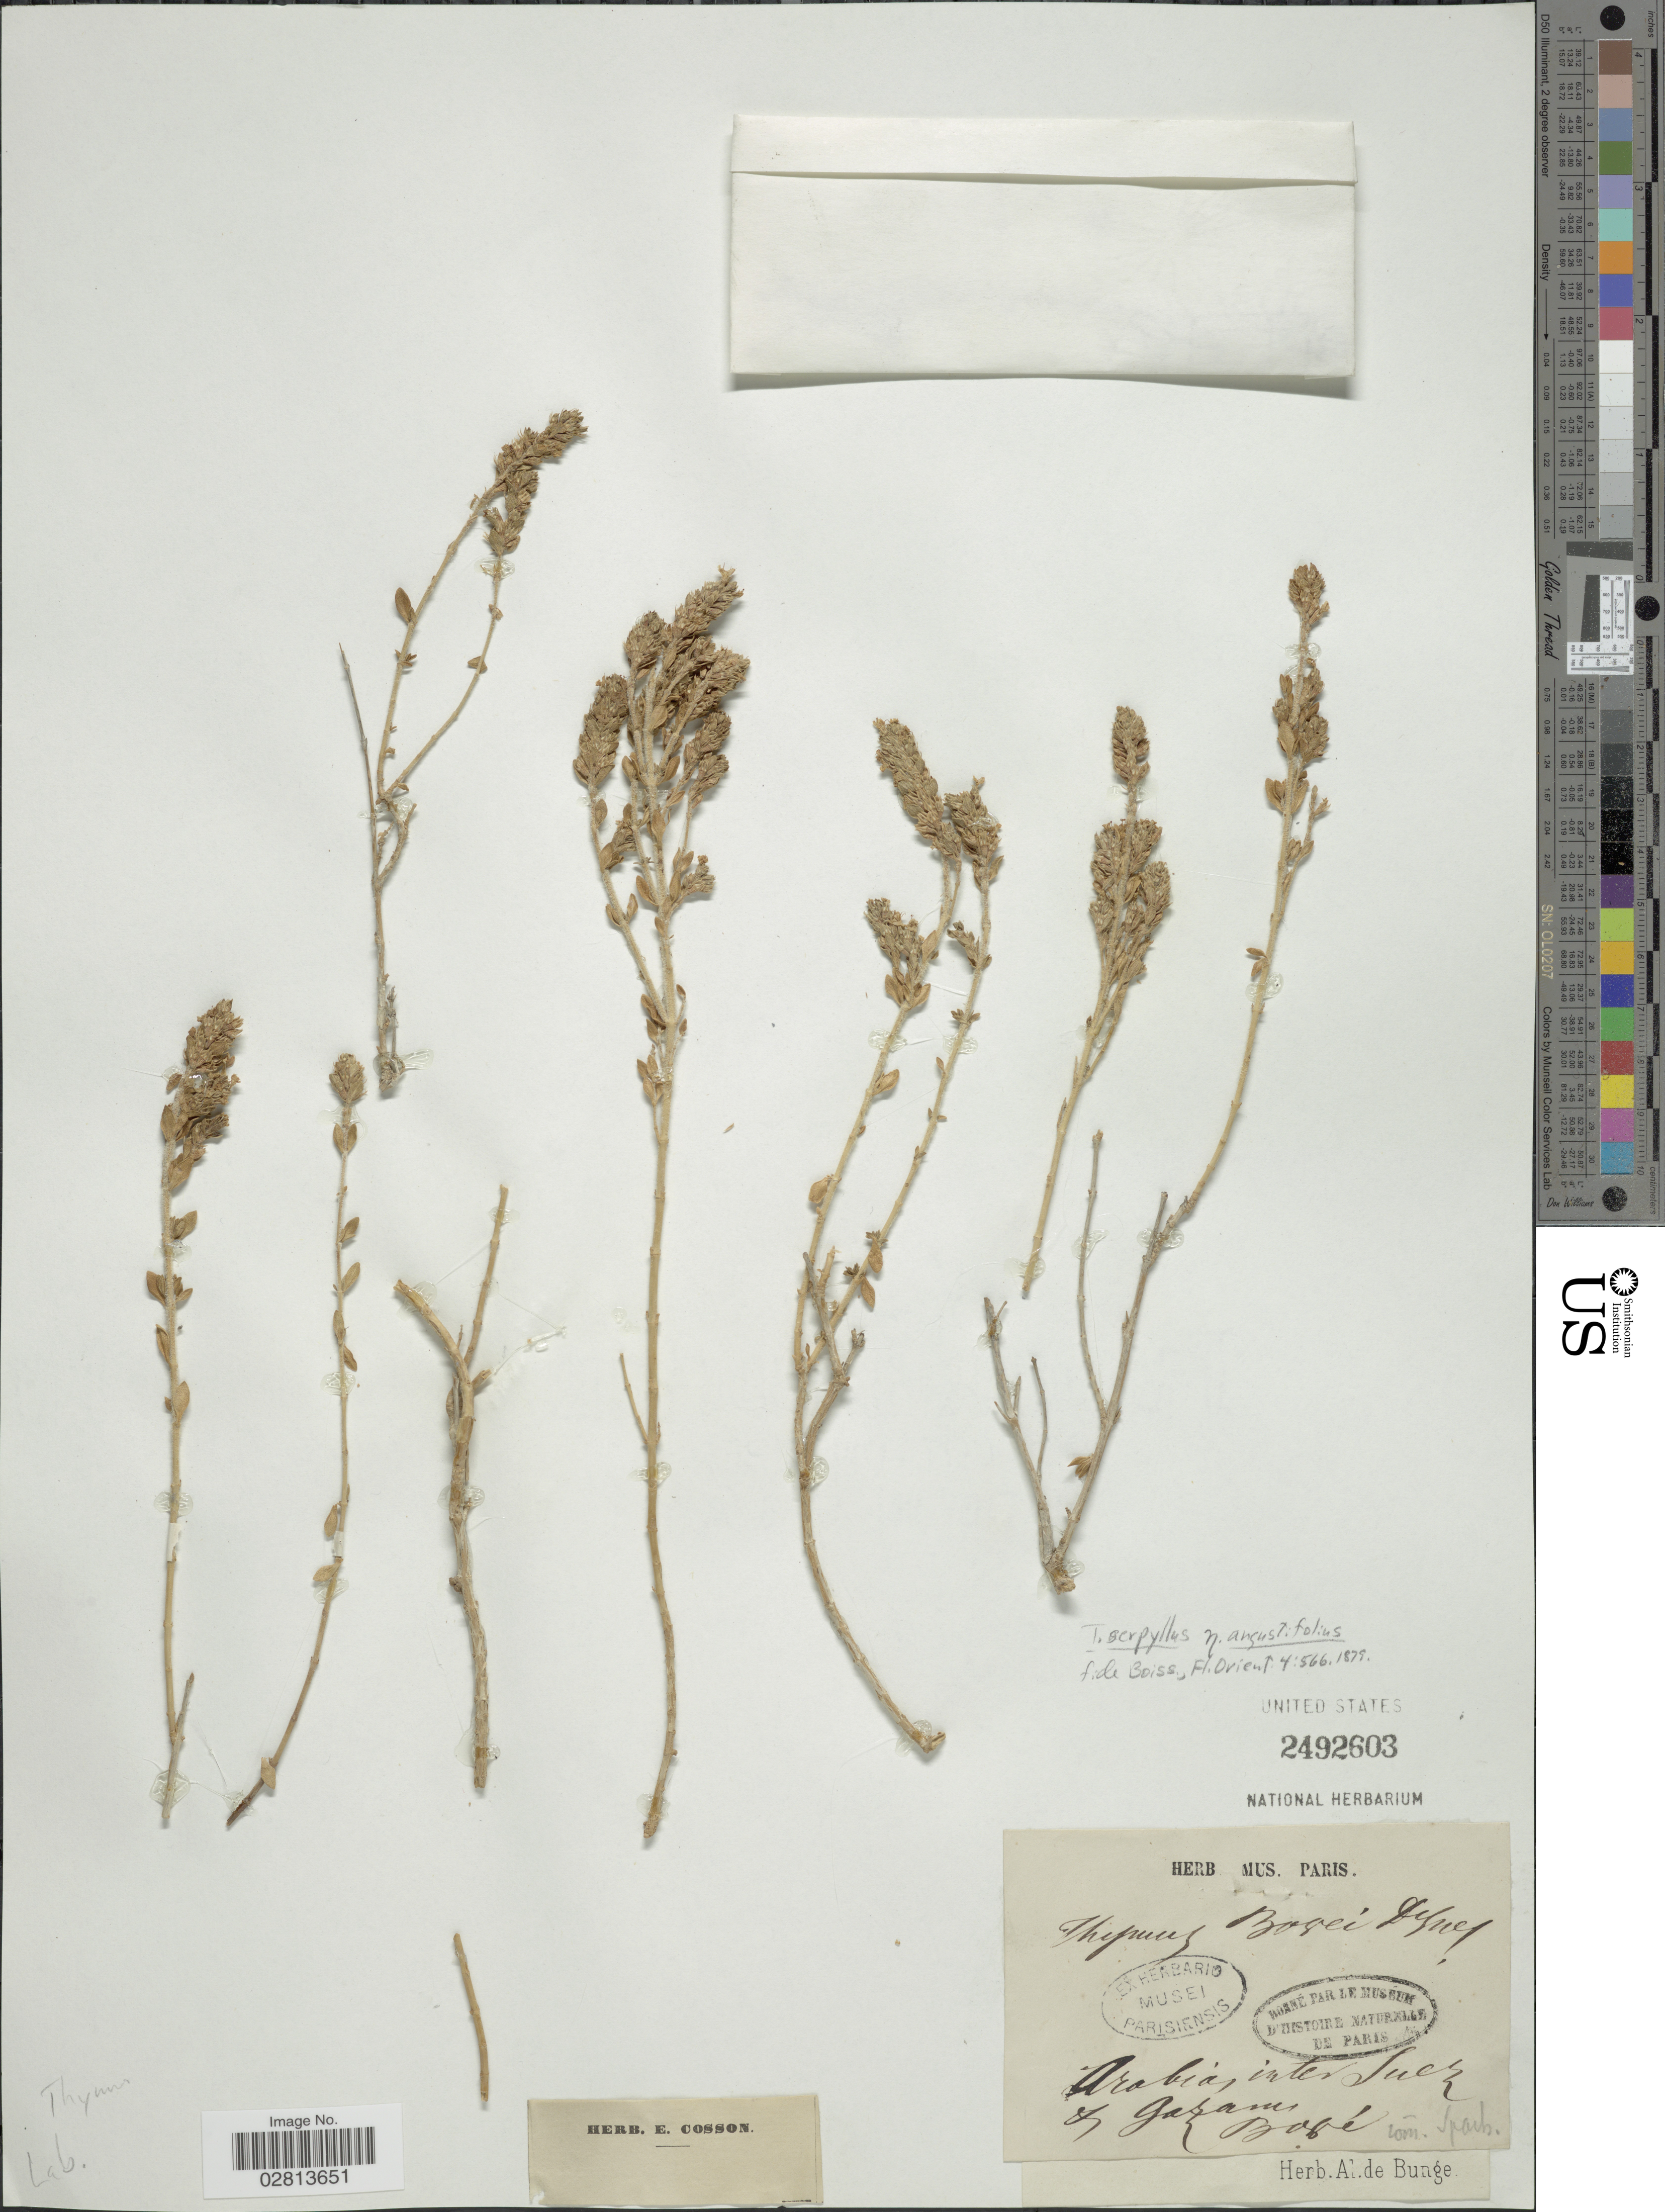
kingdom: Plantae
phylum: Tracheophyta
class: Magnoliopsida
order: Lamiales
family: Lamiaceae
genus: Thymus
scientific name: Thymus serpyllum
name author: L.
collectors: ex herb. Mus. Paris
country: Saudi Arabia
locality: Arabia, inter Suez et Gazam Basoé. [interpreted]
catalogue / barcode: US 2492603